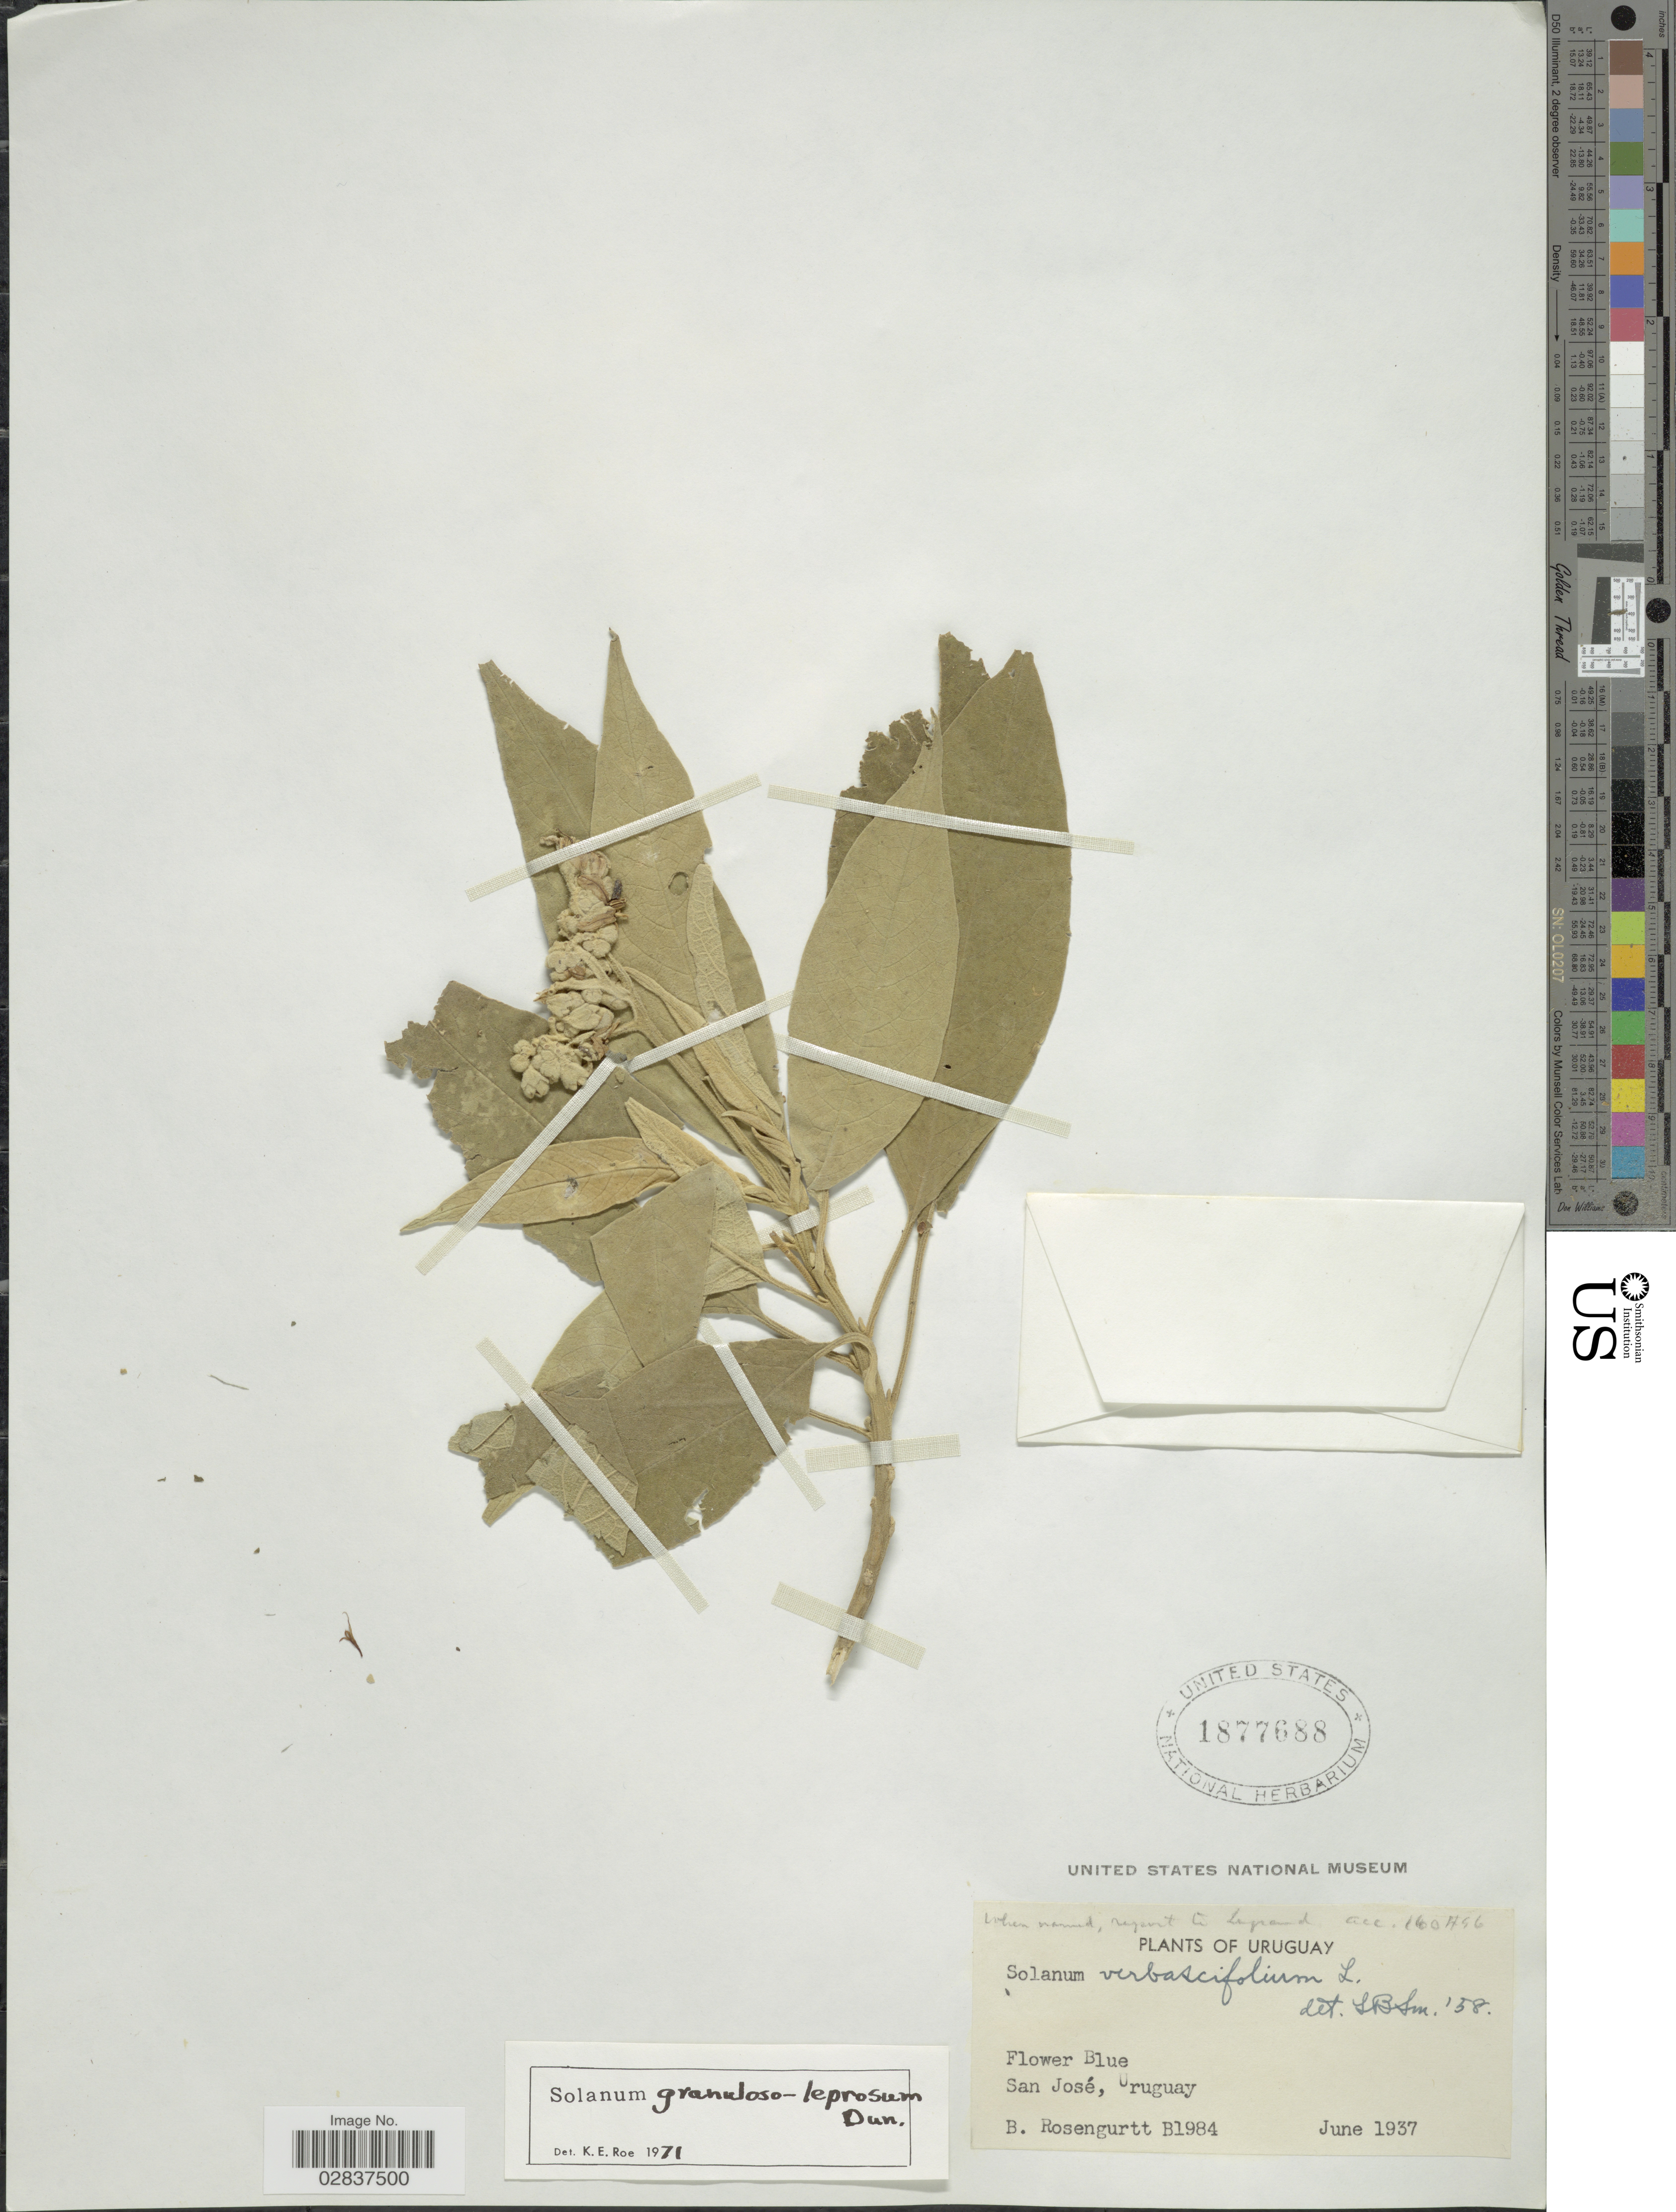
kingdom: Plantae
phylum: Tracheophyta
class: Magnoliopsida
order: Solanales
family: Solanaceae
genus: Solanum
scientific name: Solanum granuloso-leprosum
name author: Dunal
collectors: B. Rosengurtt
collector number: B1984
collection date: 1937-06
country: Uruguay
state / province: San Jose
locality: Flower Blue, San José.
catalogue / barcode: US 1877688